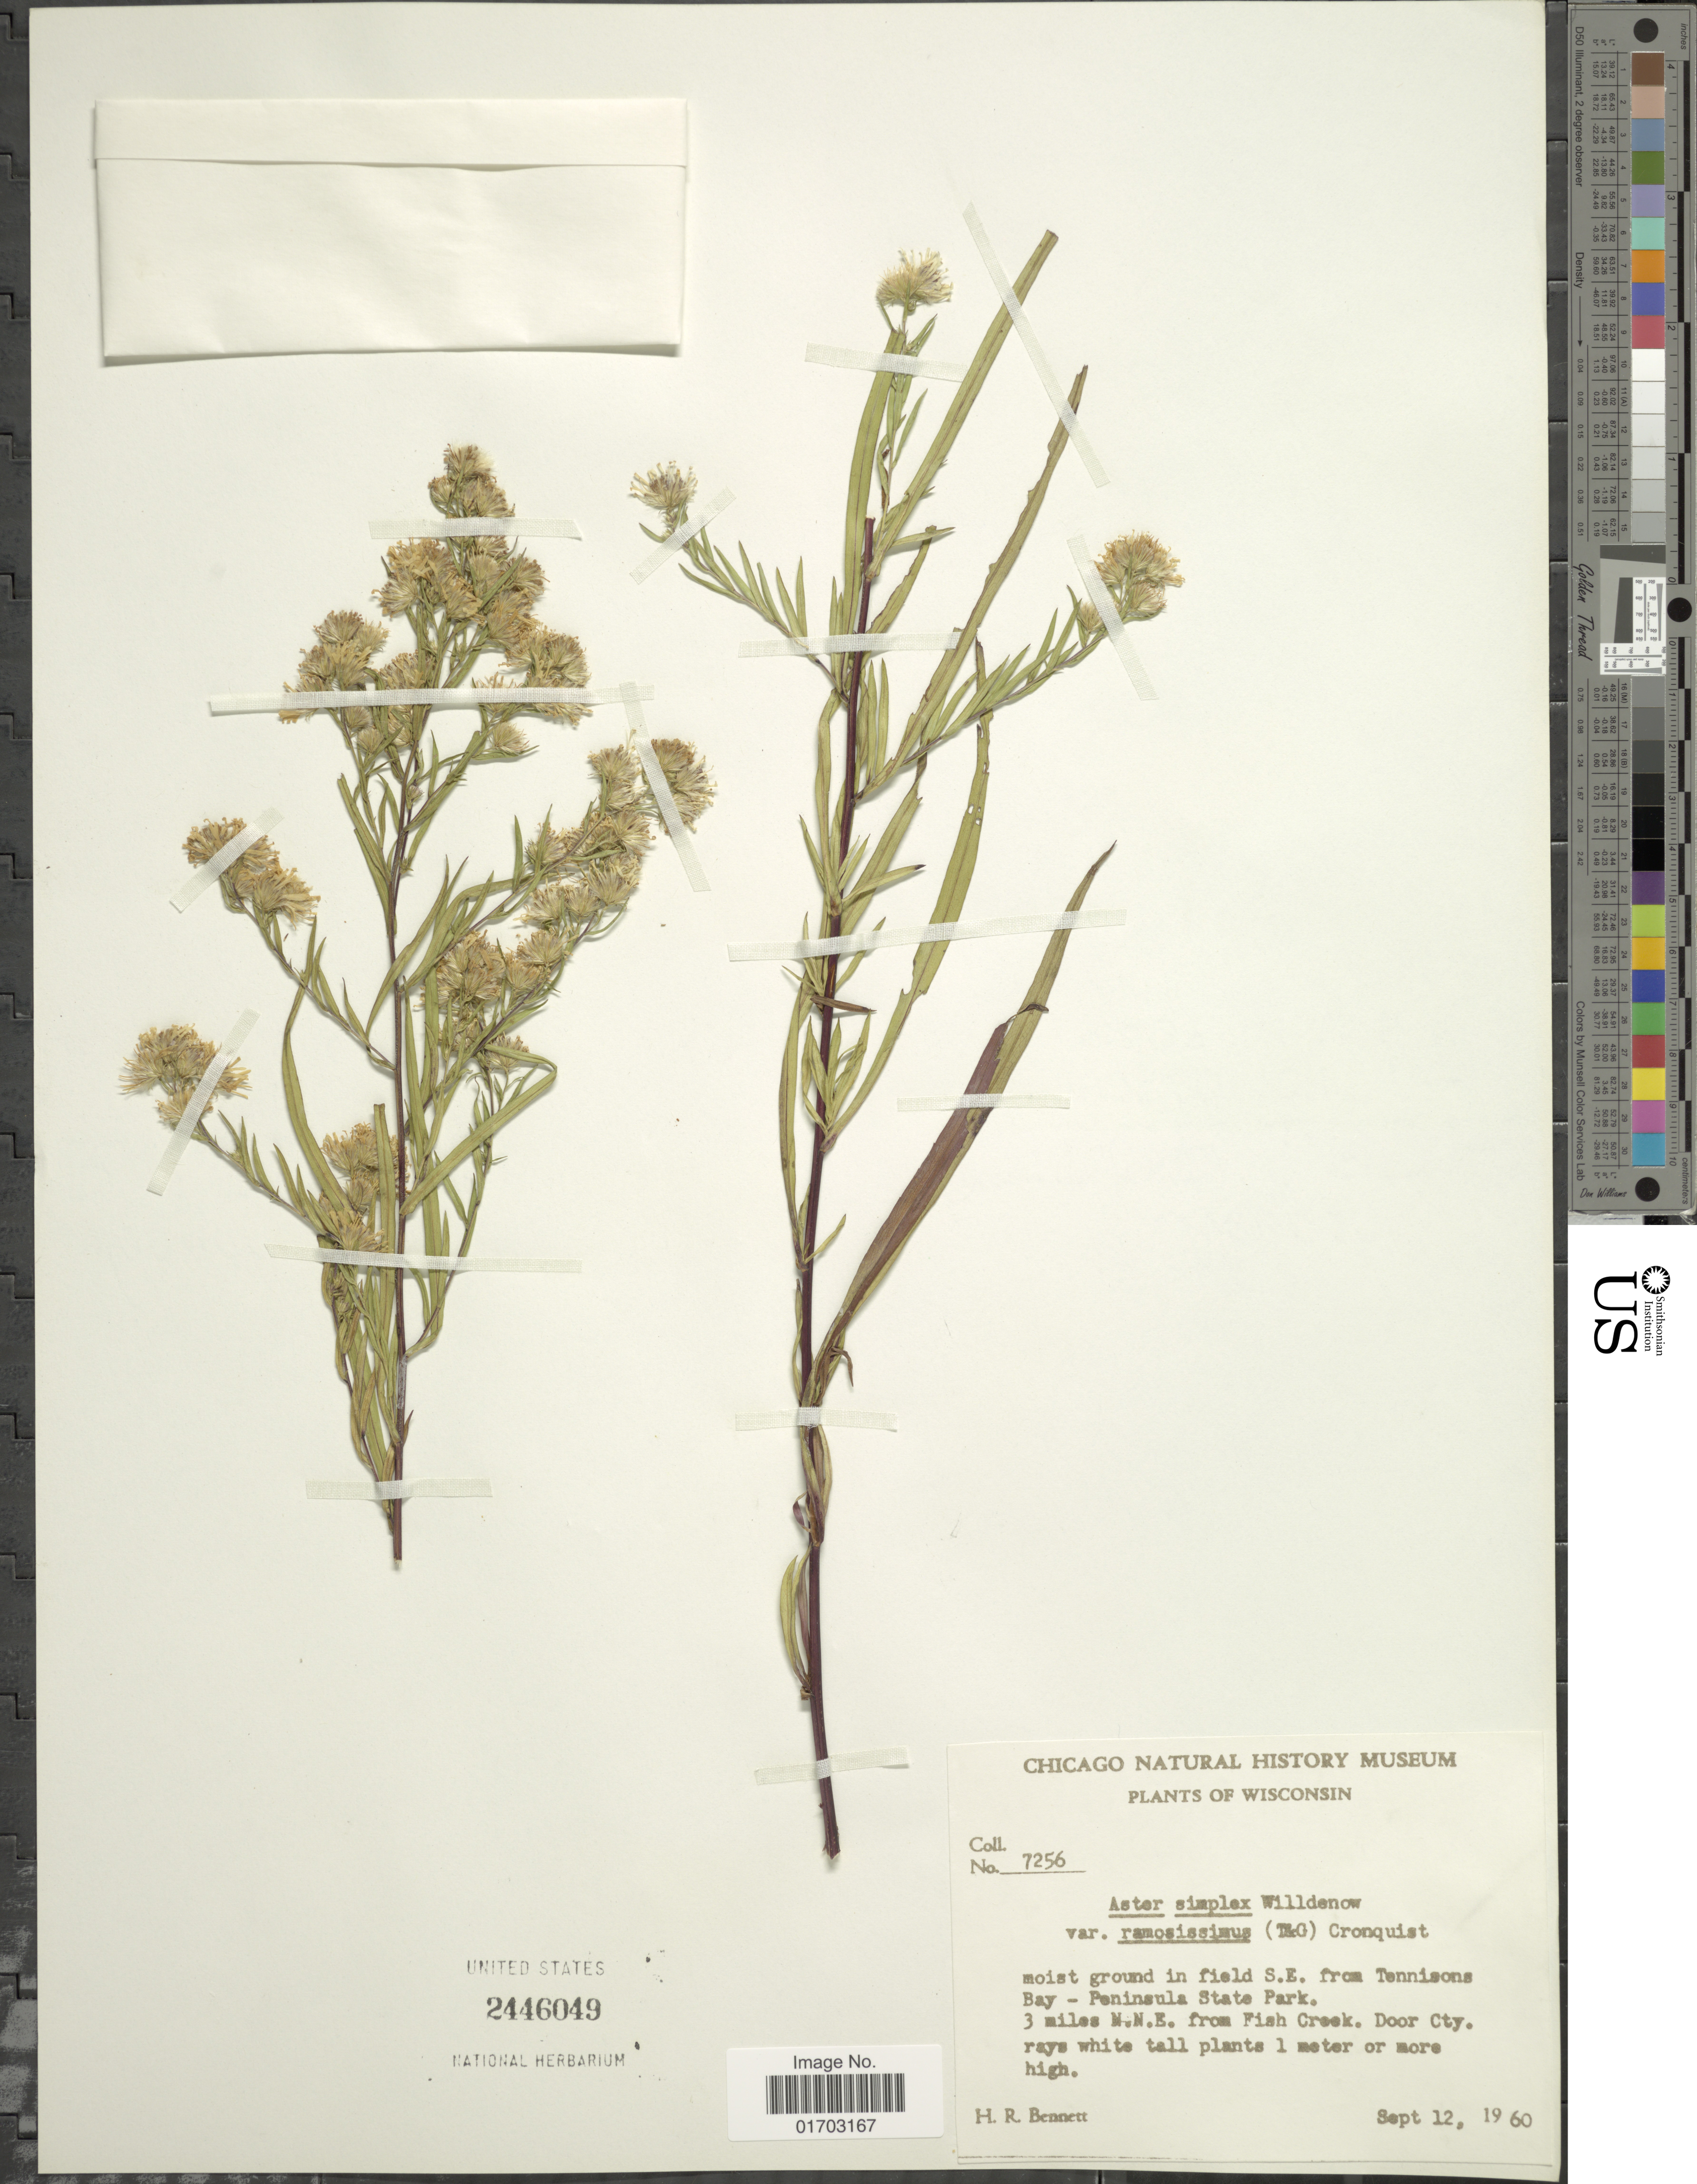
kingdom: Plantae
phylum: Tracheophyta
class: Magnoliopsida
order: Asterales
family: Asteraceae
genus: Symphyotrichum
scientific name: Symphyotrichum simplex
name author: (Willd.) Á. Löve & D. Löve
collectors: H. R. Bennett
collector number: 7256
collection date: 1960-09-12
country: United States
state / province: Wisconsin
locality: In field S.E. from Tennisons Bay-Peninsula State Park, 3 miles N.N.E. from Fish Creek, Door Cty.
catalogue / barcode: US 2446049